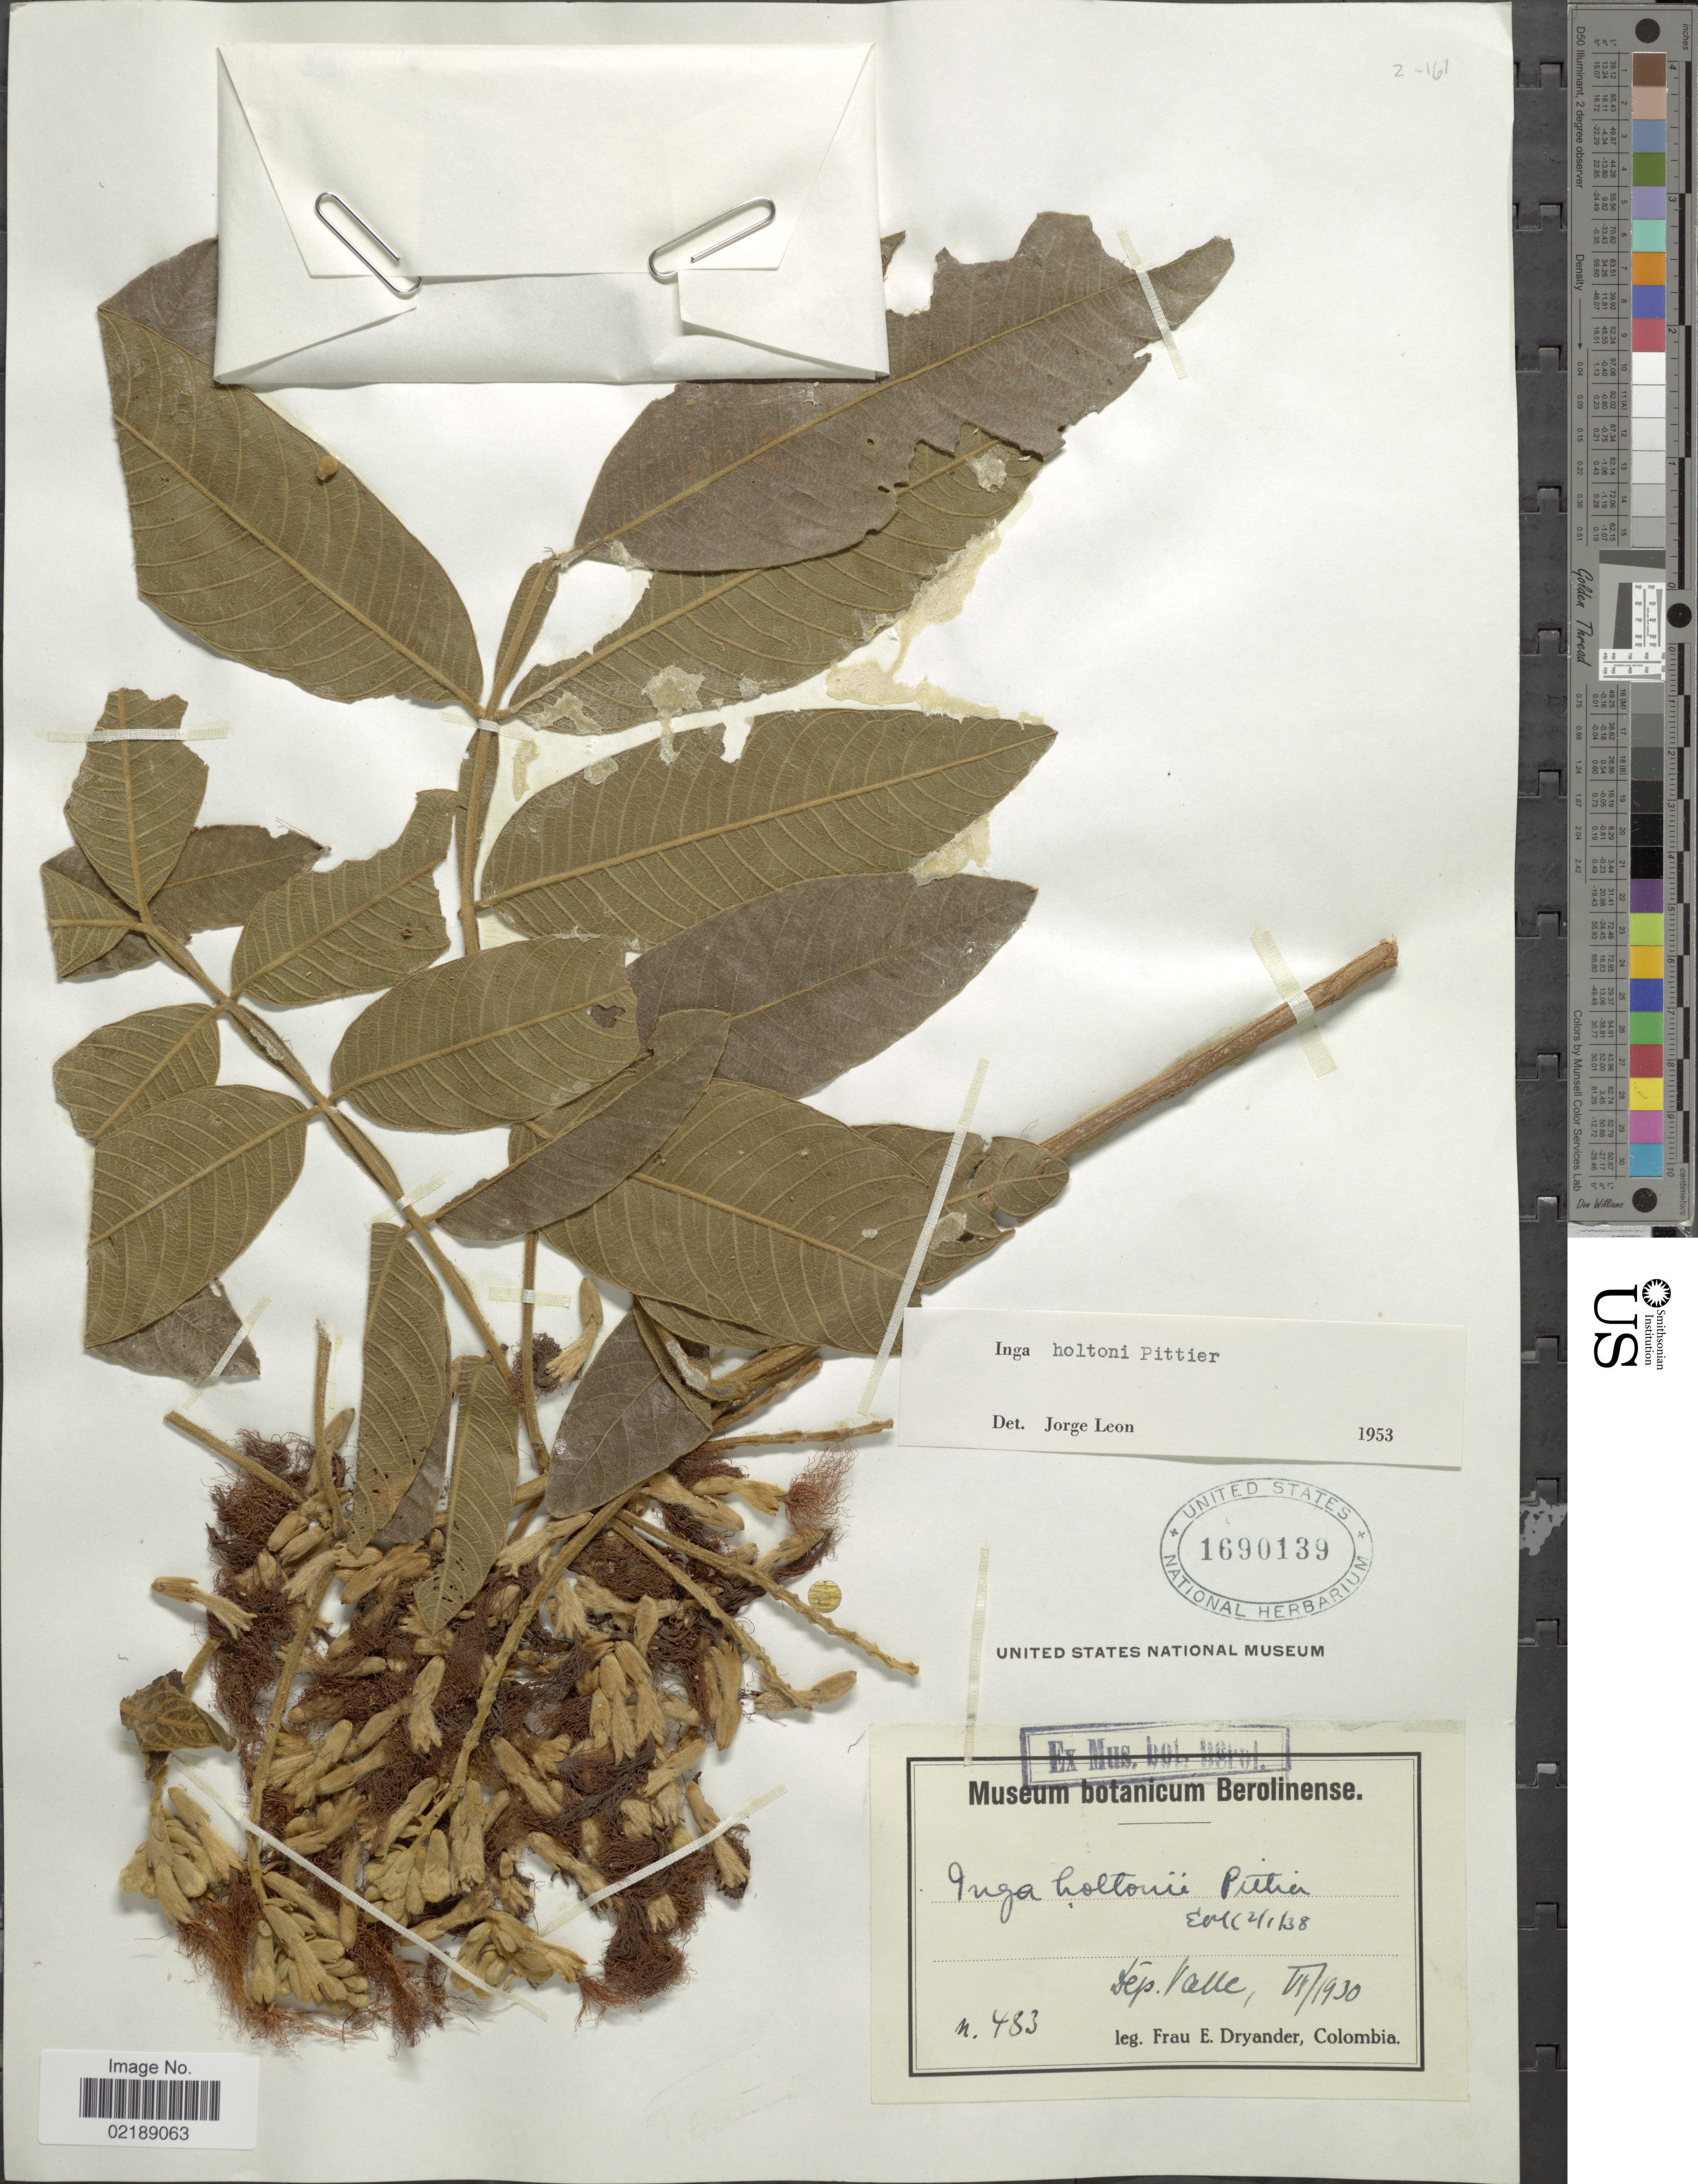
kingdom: Plantae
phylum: Tracheophyta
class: Magnoliopsida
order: Fabales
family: Fabaceae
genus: Inga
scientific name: Inga ornata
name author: Kunth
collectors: F. Dryander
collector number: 483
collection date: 1930-06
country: Colombia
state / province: Valle del Cauca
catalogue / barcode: US 1690139